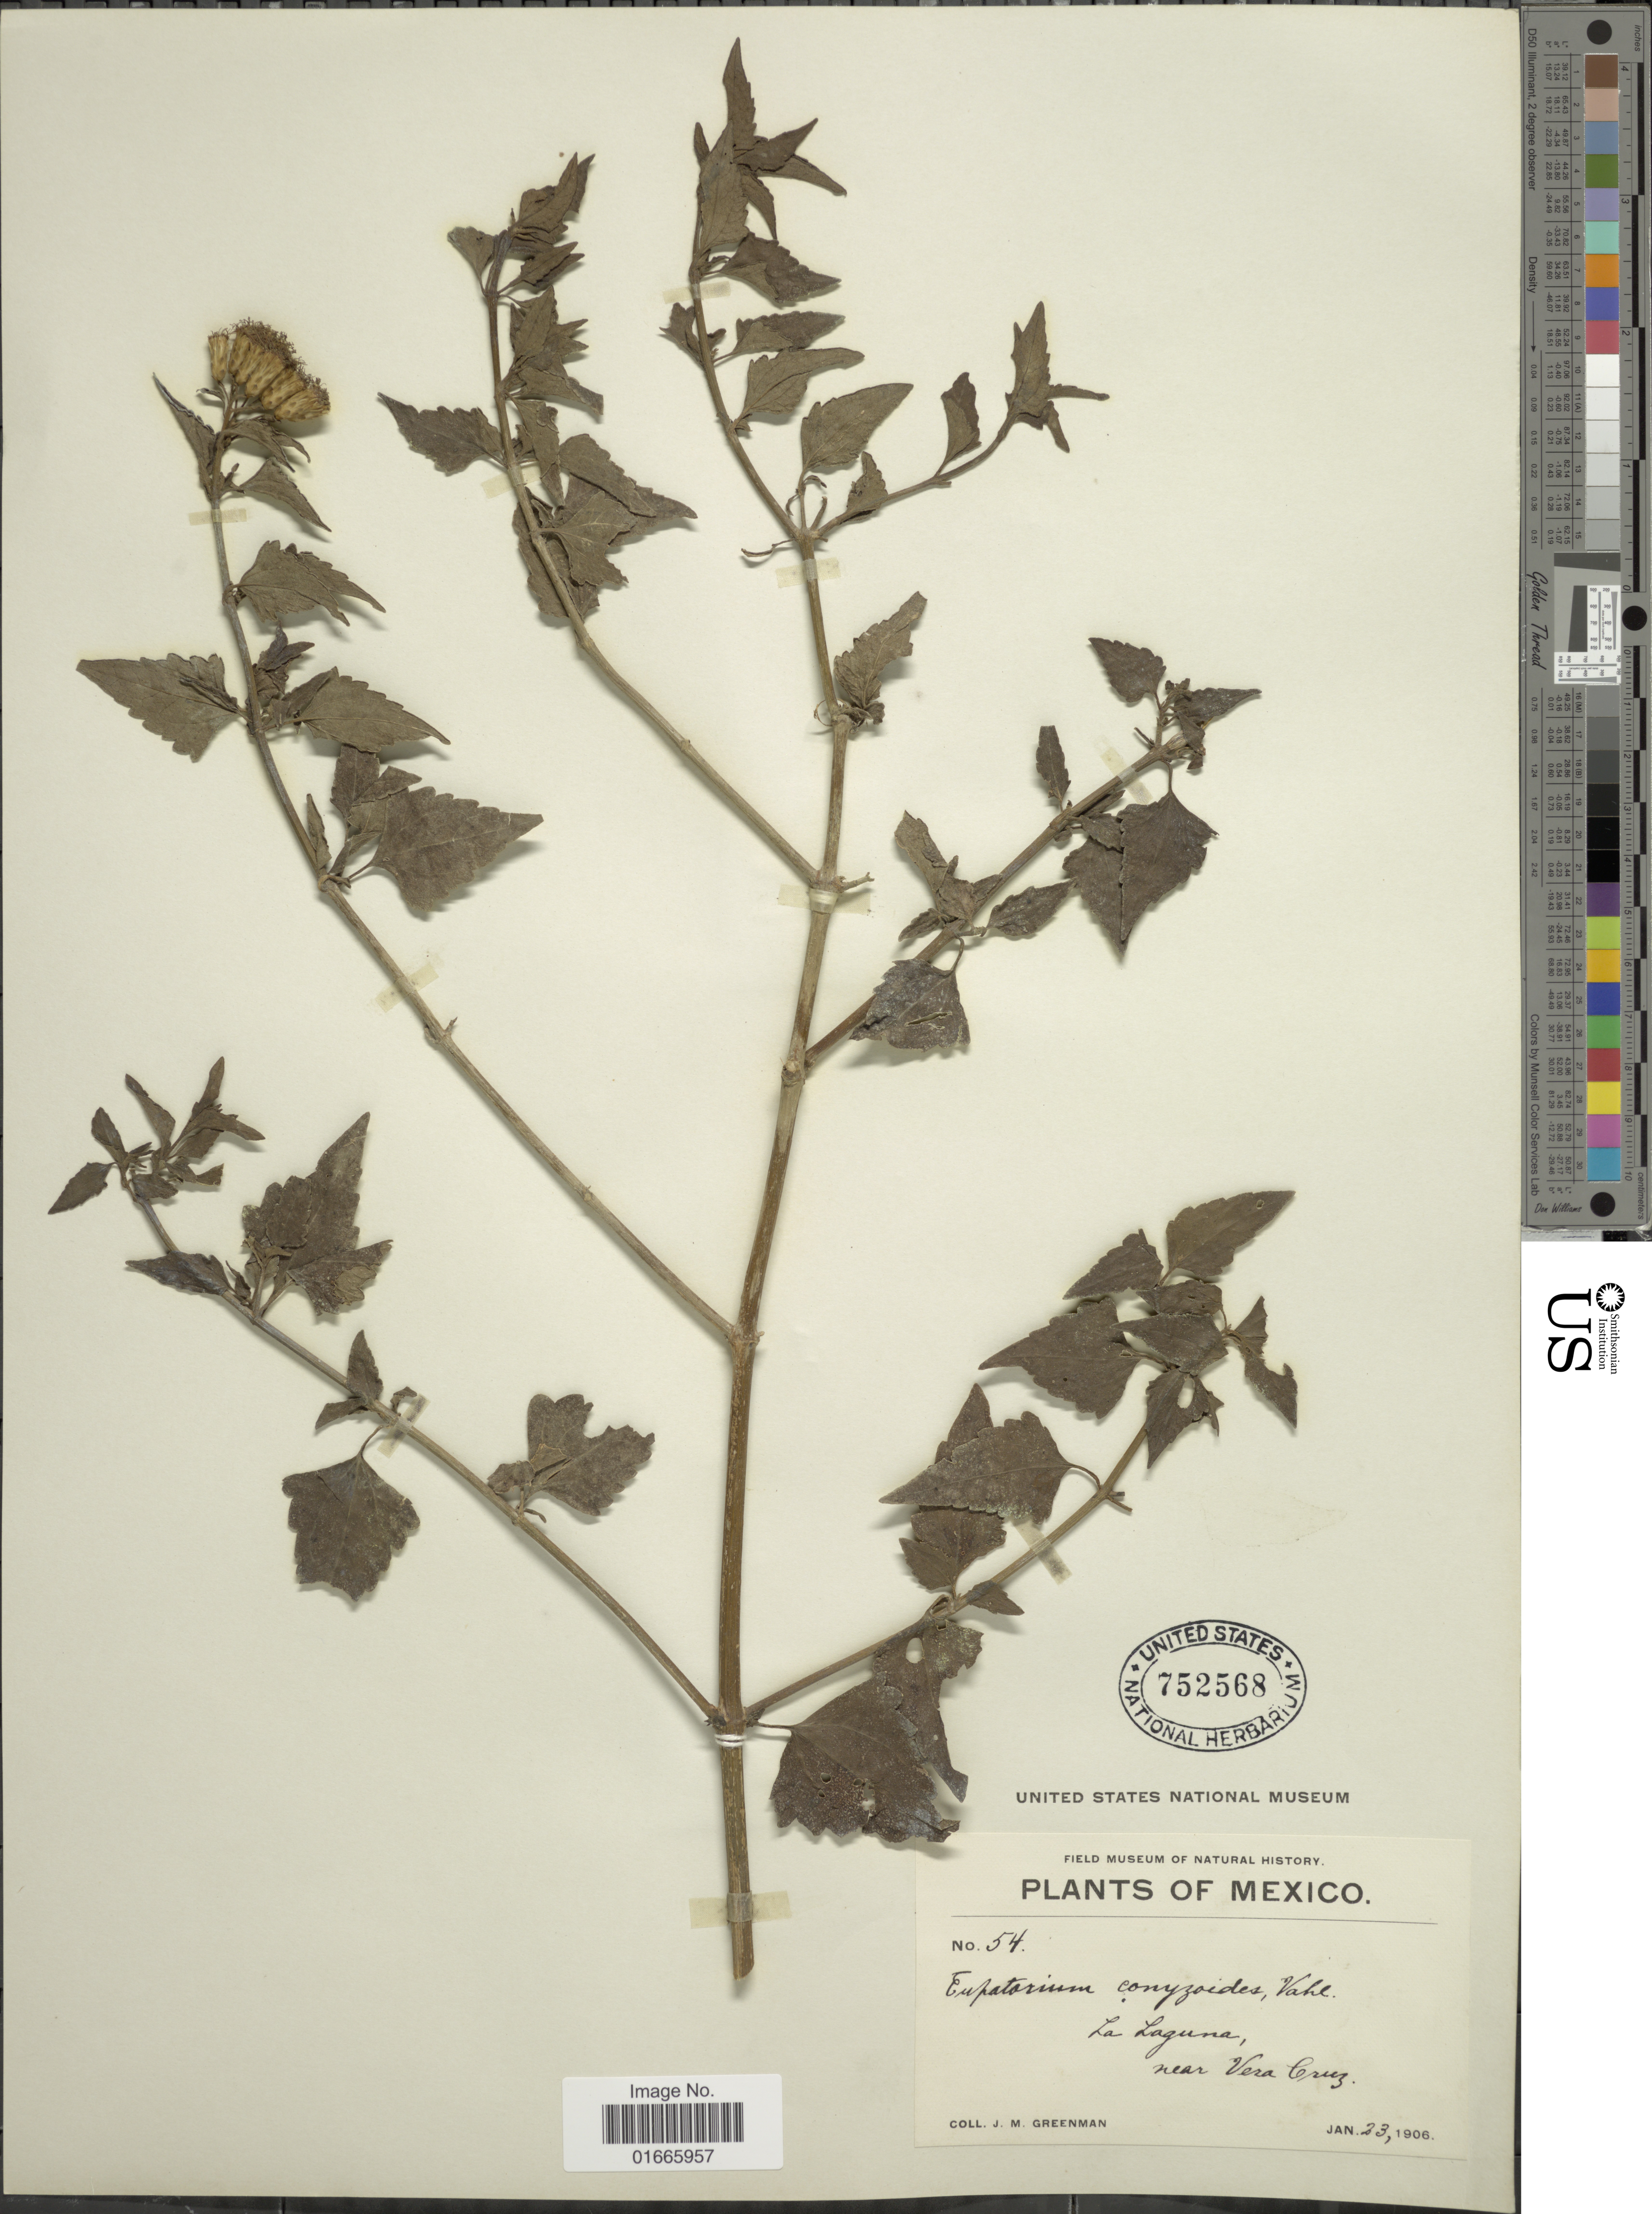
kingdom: Plantae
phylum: Tracheophyta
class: Magnoliopsida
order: Asterales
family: Asteraceae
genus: Chromolaena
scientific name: Chromolaena odorata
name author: (L.) R.M. King & H. Rob.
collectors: J. M. Greenman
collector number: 54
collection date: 1906-01-23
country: Mexico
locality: La Laguna, near Vera Cruz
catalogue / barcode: US 752568